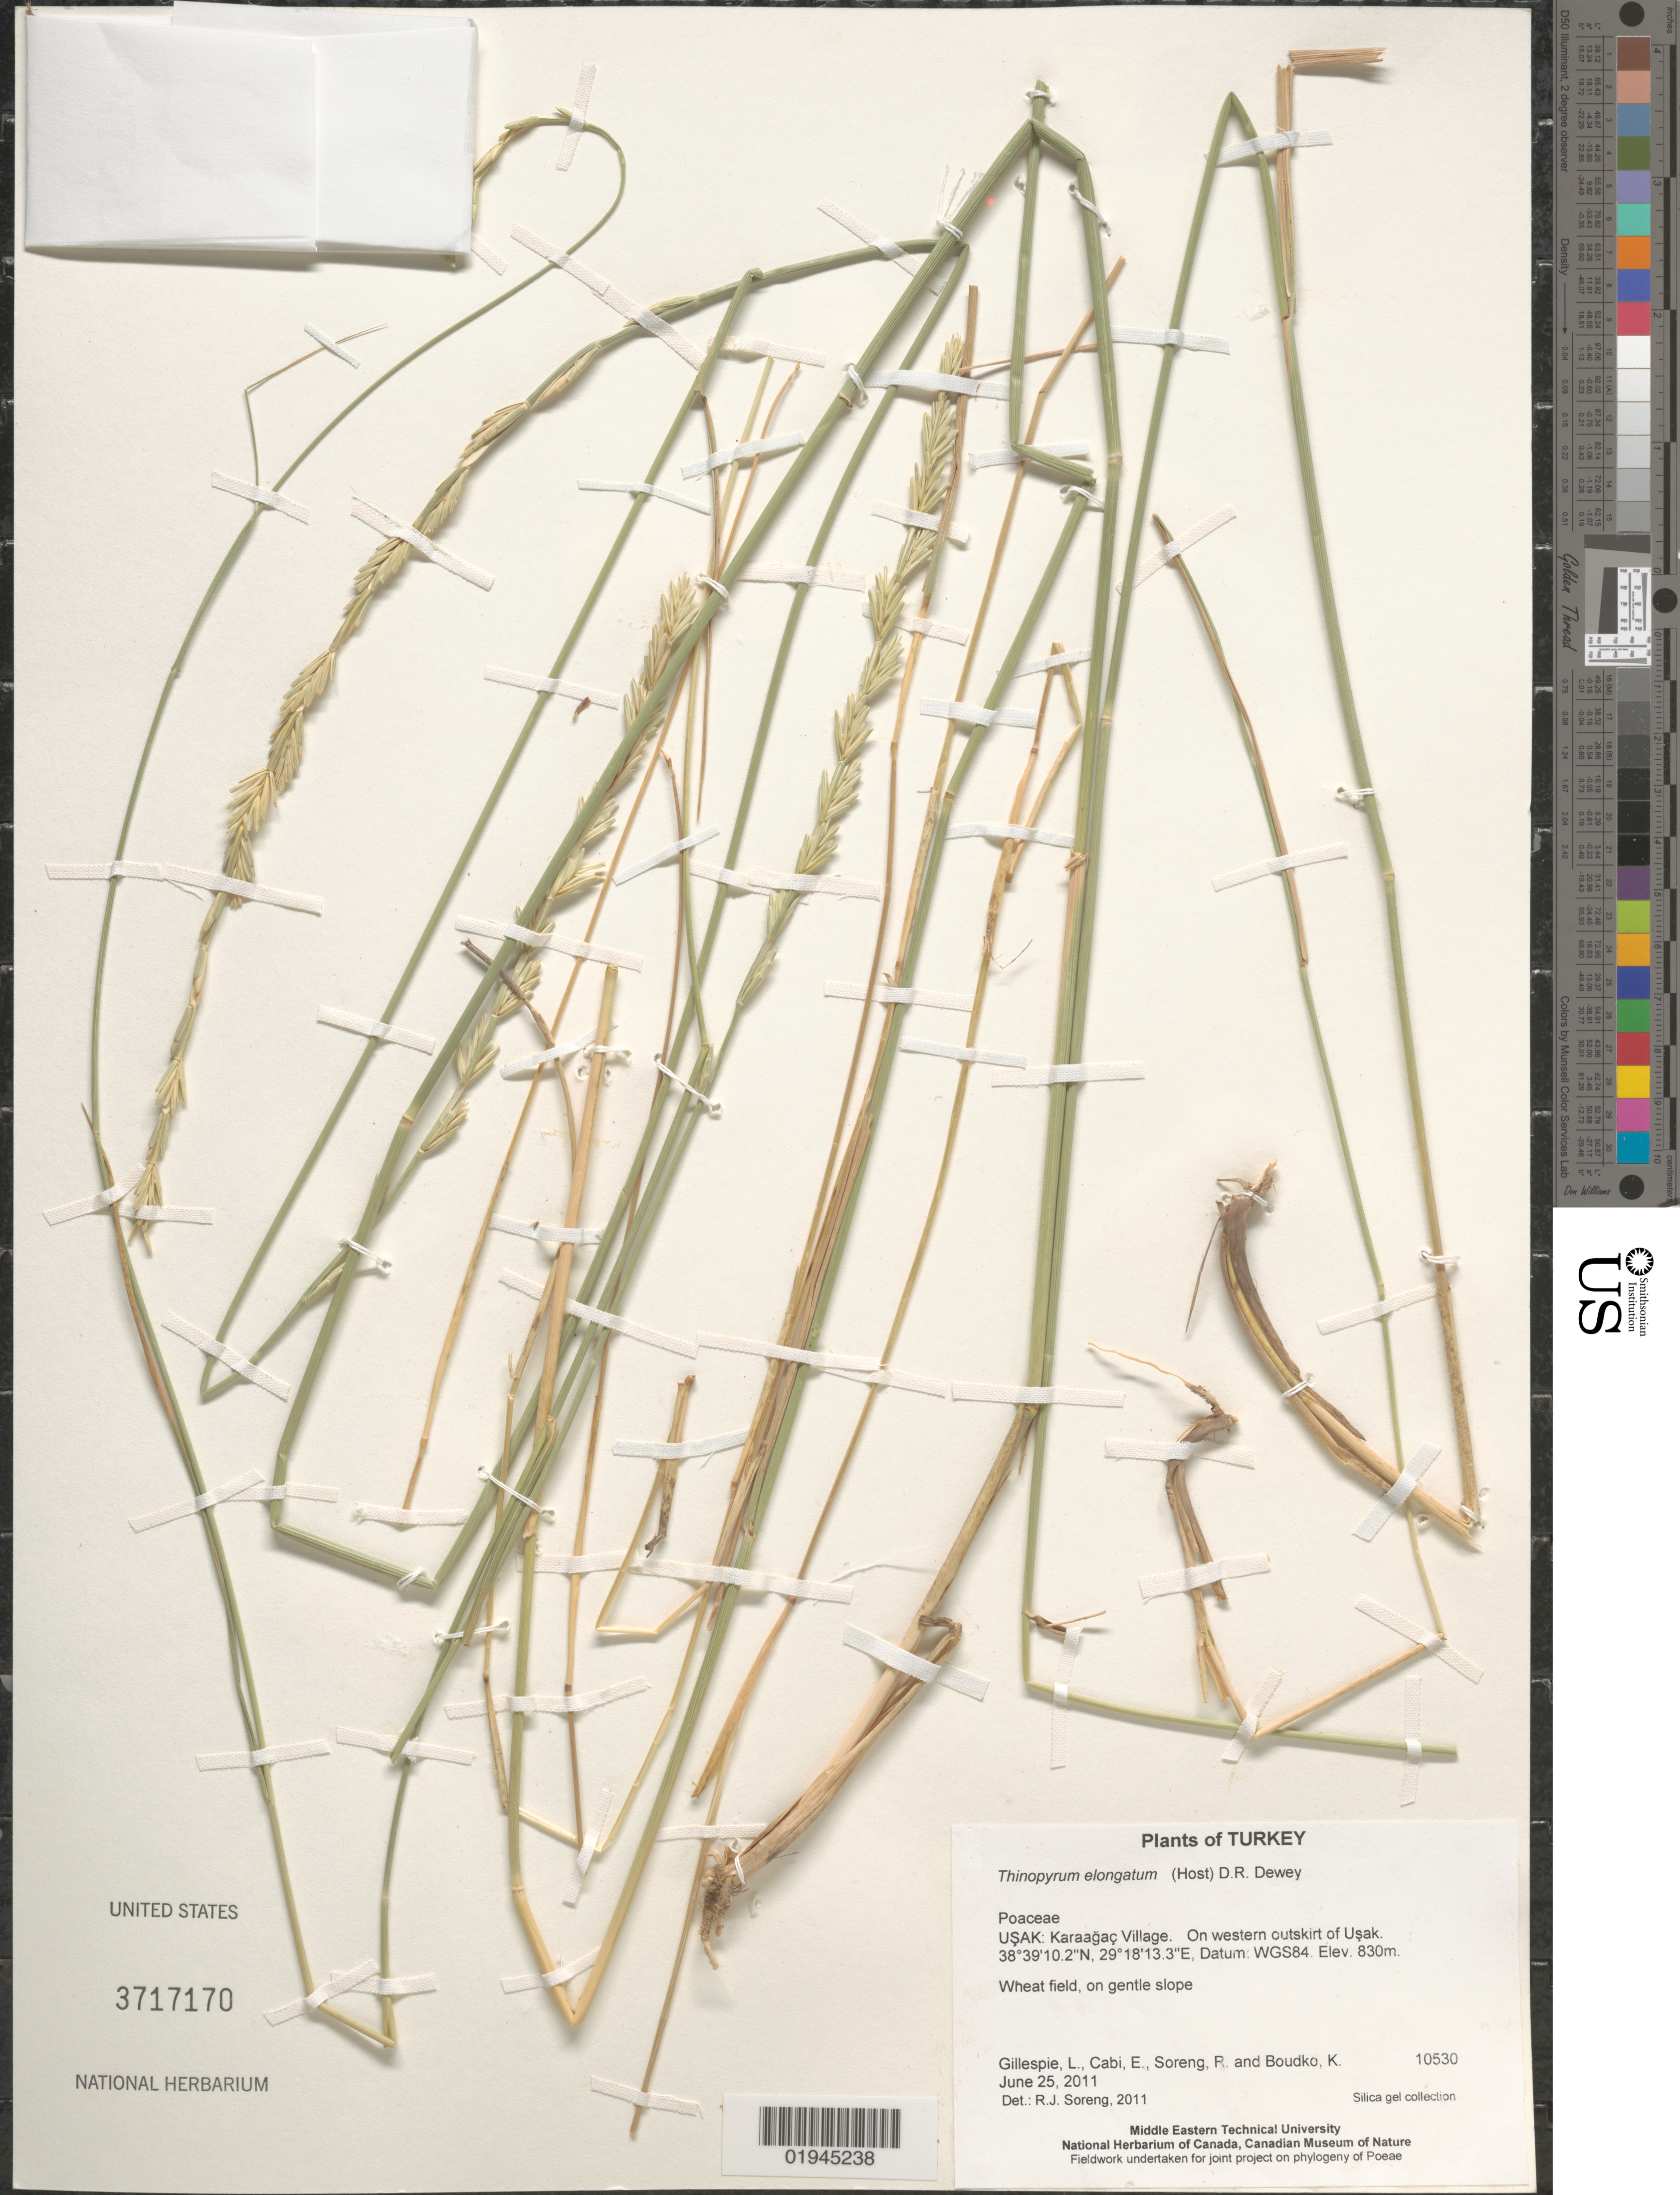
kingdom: Plantae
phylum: Tracheophyta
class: Liliopsida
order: Poales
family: Poaceae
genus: Thinopyrum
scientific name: Thinopyrum elongatum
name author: (Host) Barkworth & Dewey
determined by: Soreng, Robert J., Research Associate (BOT), Smithsonian Institution - National Museum of Natural History (UNITED STATES)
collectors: L. J. Gillespie, E. Cabi, R. J. Soreng & K. Boudko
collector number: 10530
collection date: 2011-06-25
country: Turkey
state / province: Usak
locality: Karaagaç Village. On western outskirt of Usak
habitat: Wheat field, on gentle slope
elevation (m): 830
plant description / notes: DNA Evren only, Evren - Salvia sclerea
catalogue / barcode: US 3717170